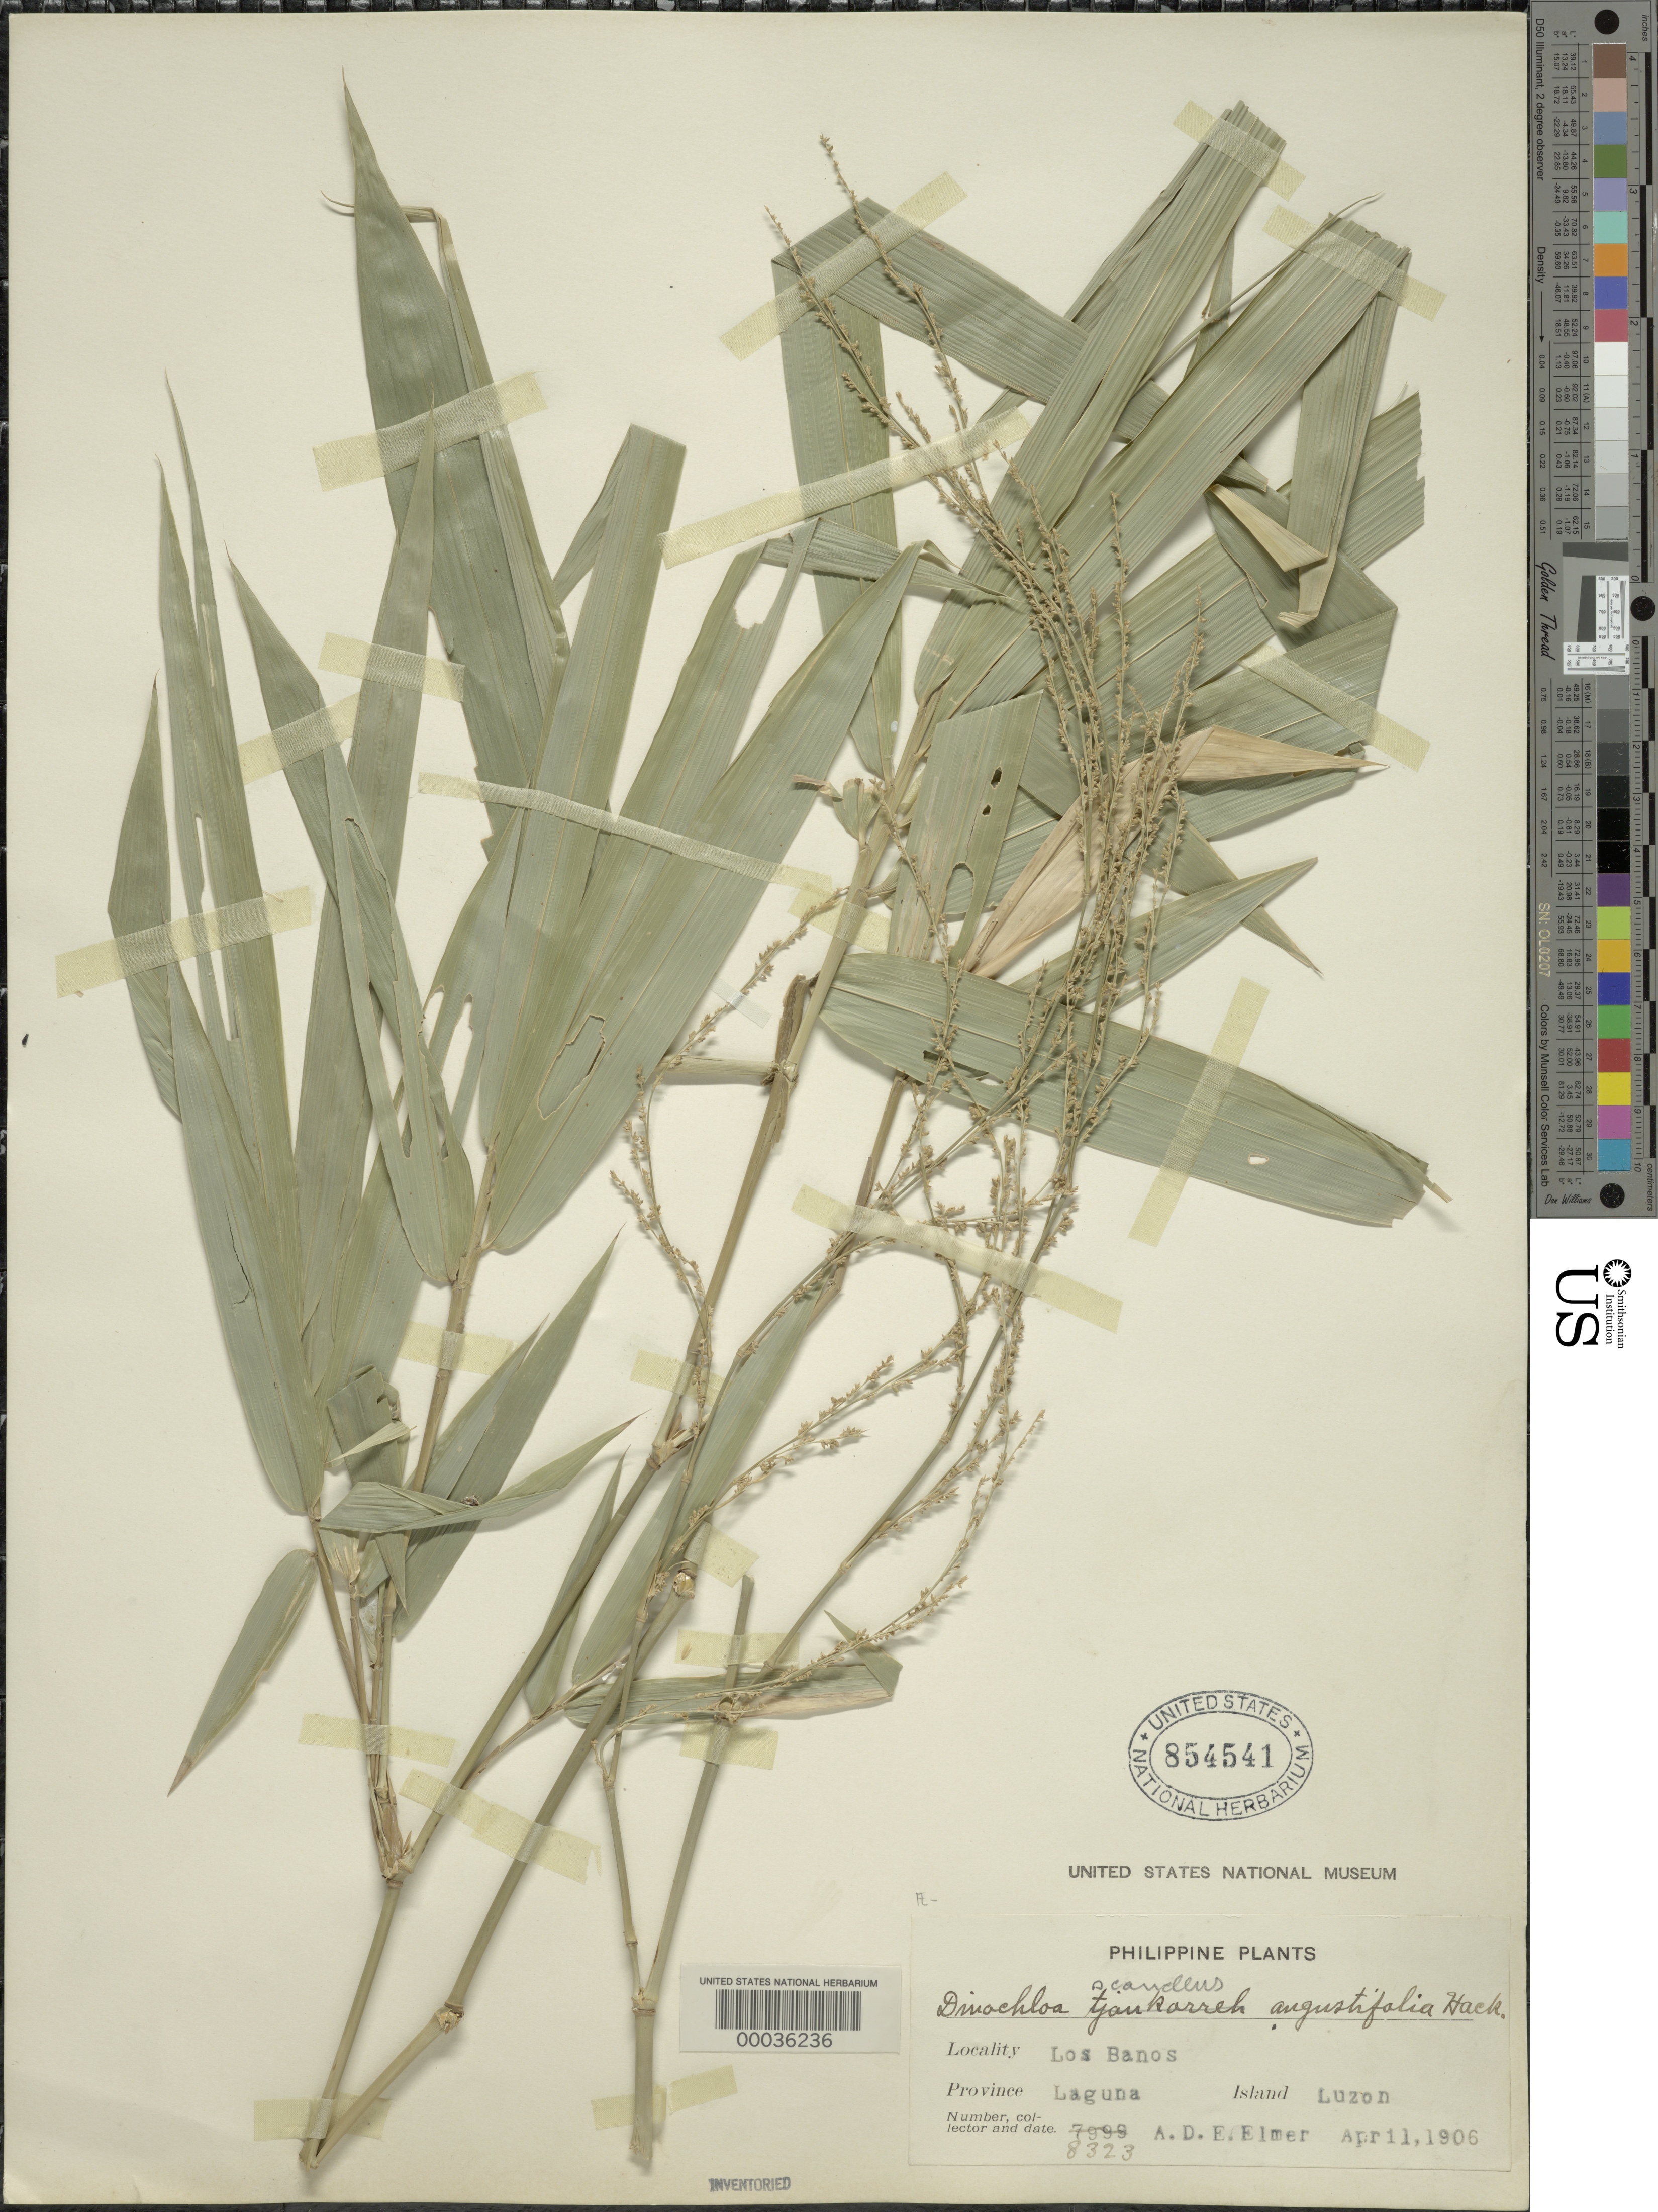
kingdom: Plantae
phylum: Tracheophyta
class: Liliopsida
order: Poales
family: Poaceae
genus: Dinochloa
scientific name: Dinochloa scandens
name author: (Blume ex Nees) Kuntze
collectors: A. D. E. Elmer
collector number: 8323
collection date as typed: Apr 1906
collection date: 1906-04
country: Philippines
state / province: Calabarzon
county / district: Laguna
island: Luzon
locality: Los baños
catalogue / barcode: US 854541